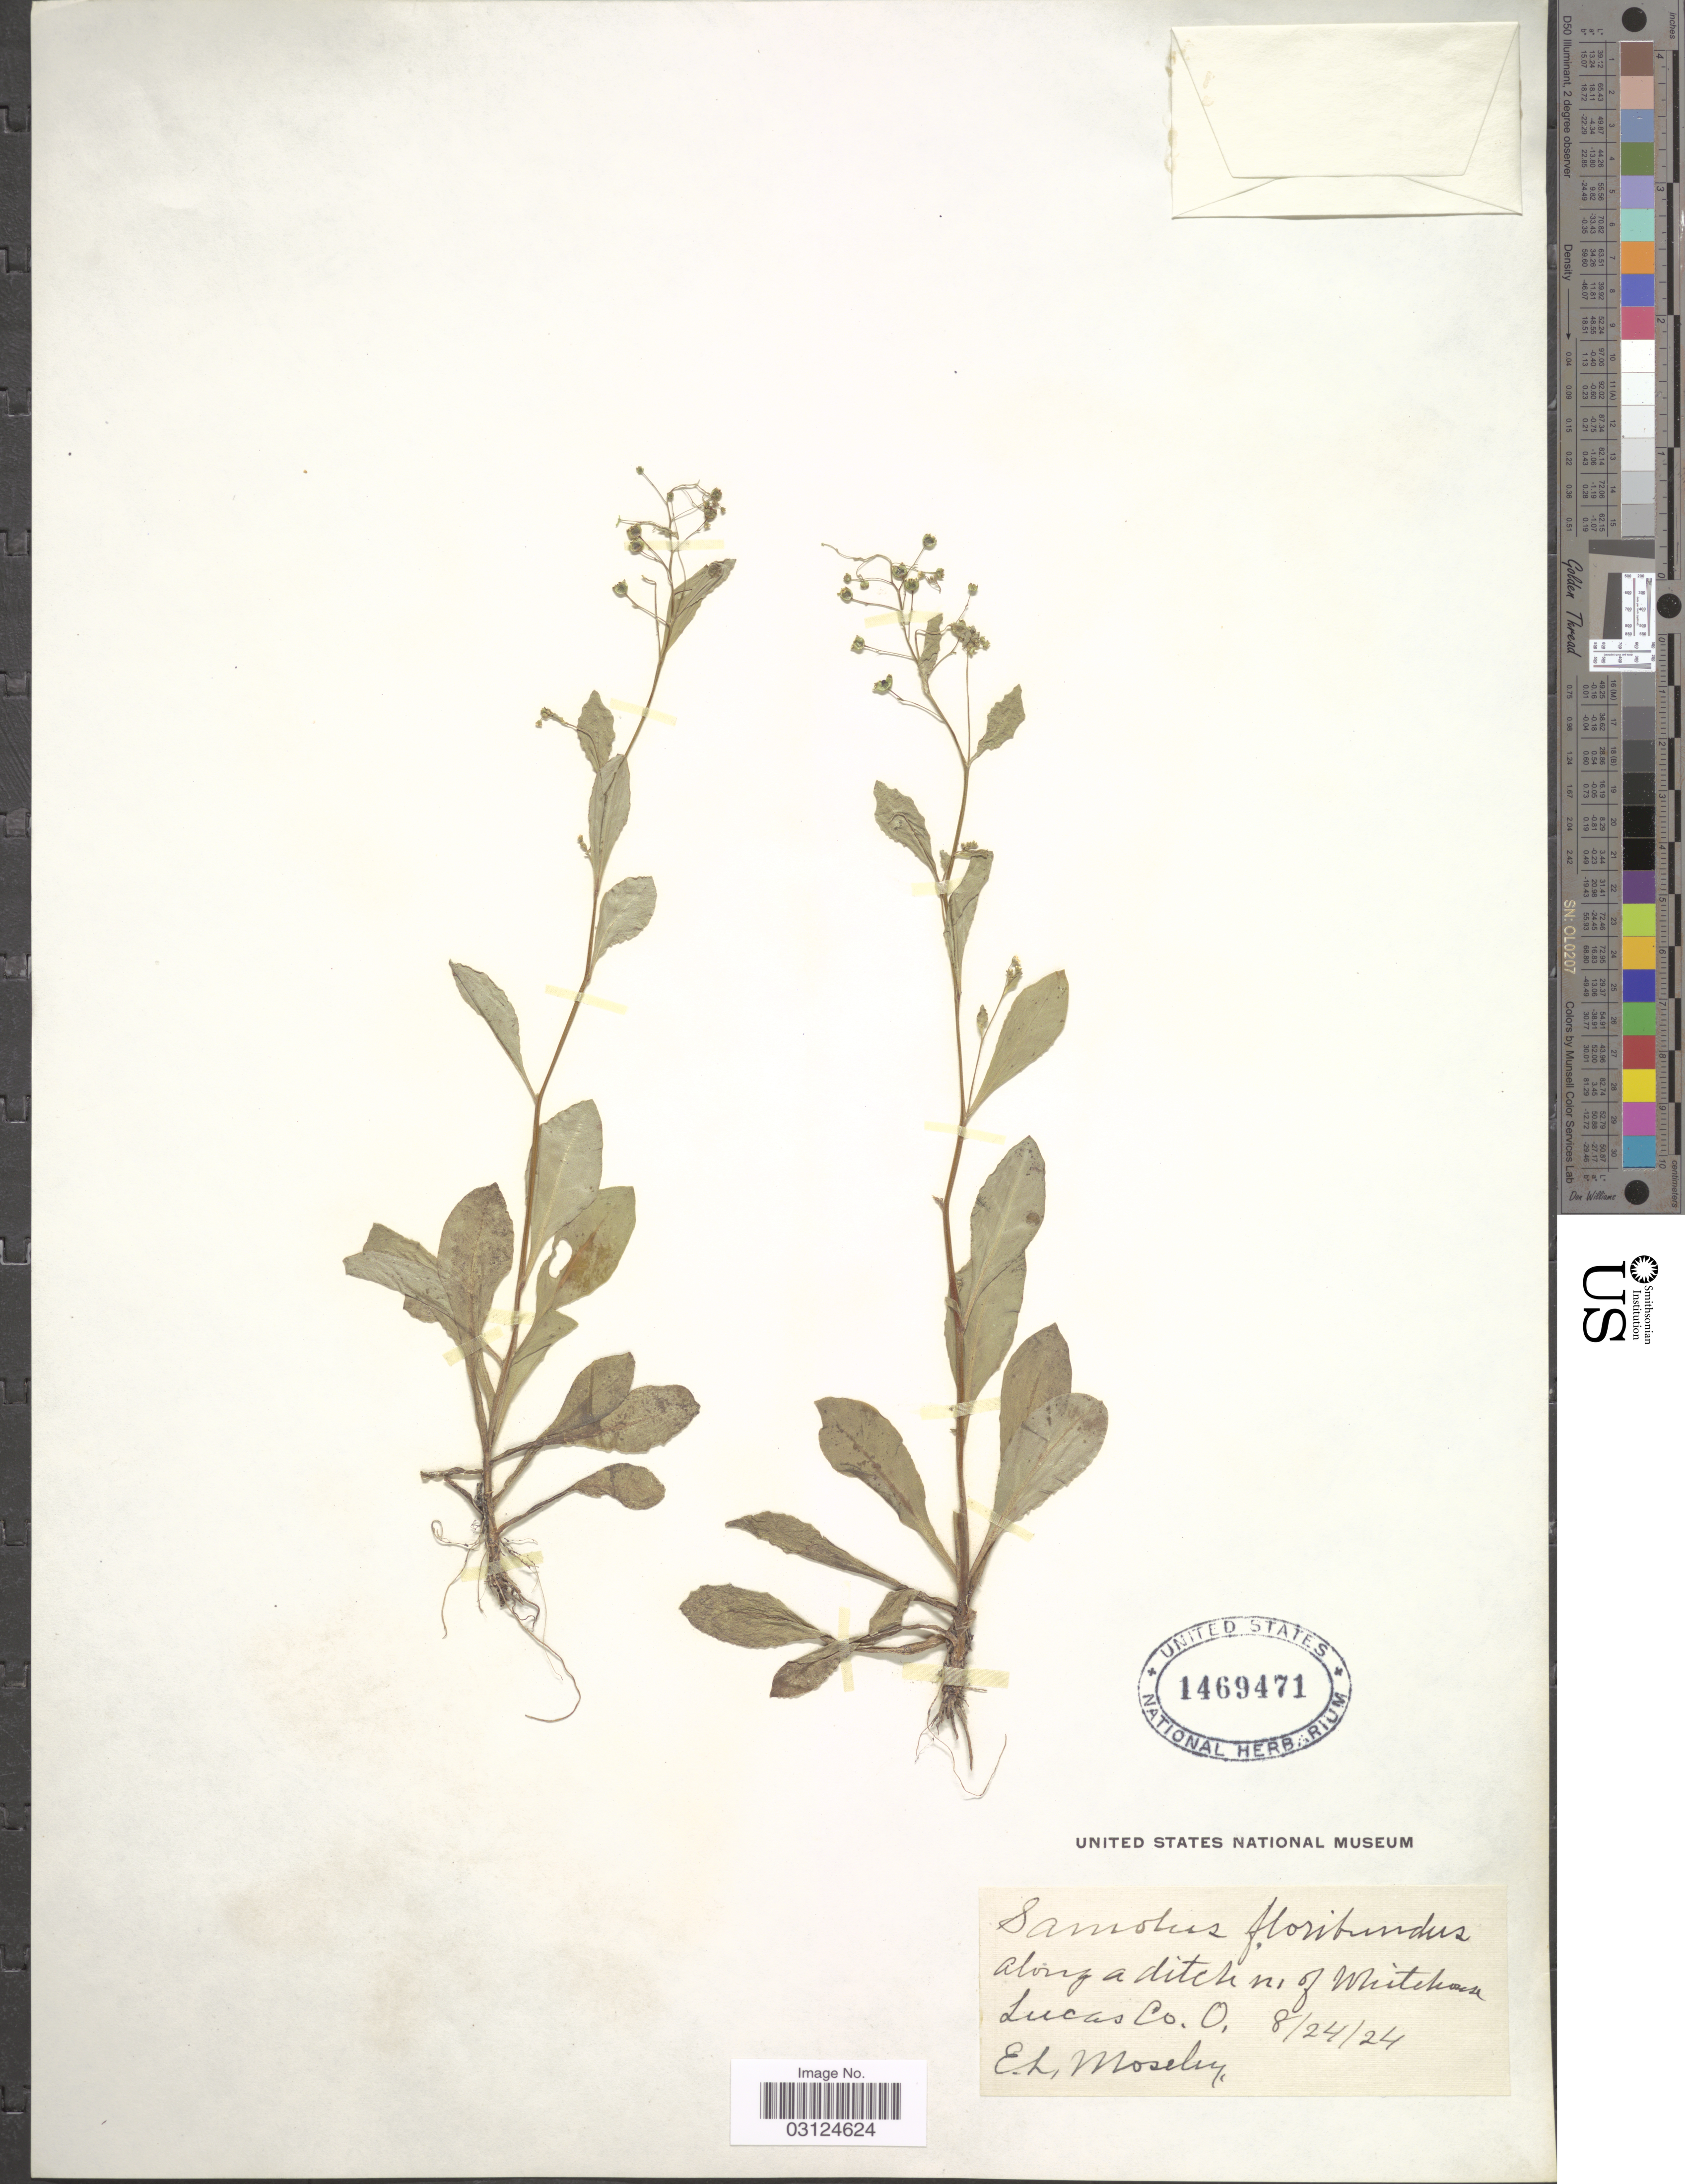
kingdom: Plantae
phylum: Tracheophyta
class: Magnoliopsida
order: Ericales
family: Primulaceae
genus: Samolus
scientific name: Samolus parviflorus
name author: Raf.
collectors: E. Moseley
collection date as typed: Transcribed d/m/y: 24/8/24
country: United States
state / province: Ohio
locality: Along a ditch n. of Whitehouse. Lucas Co.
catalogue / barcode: US 1469471